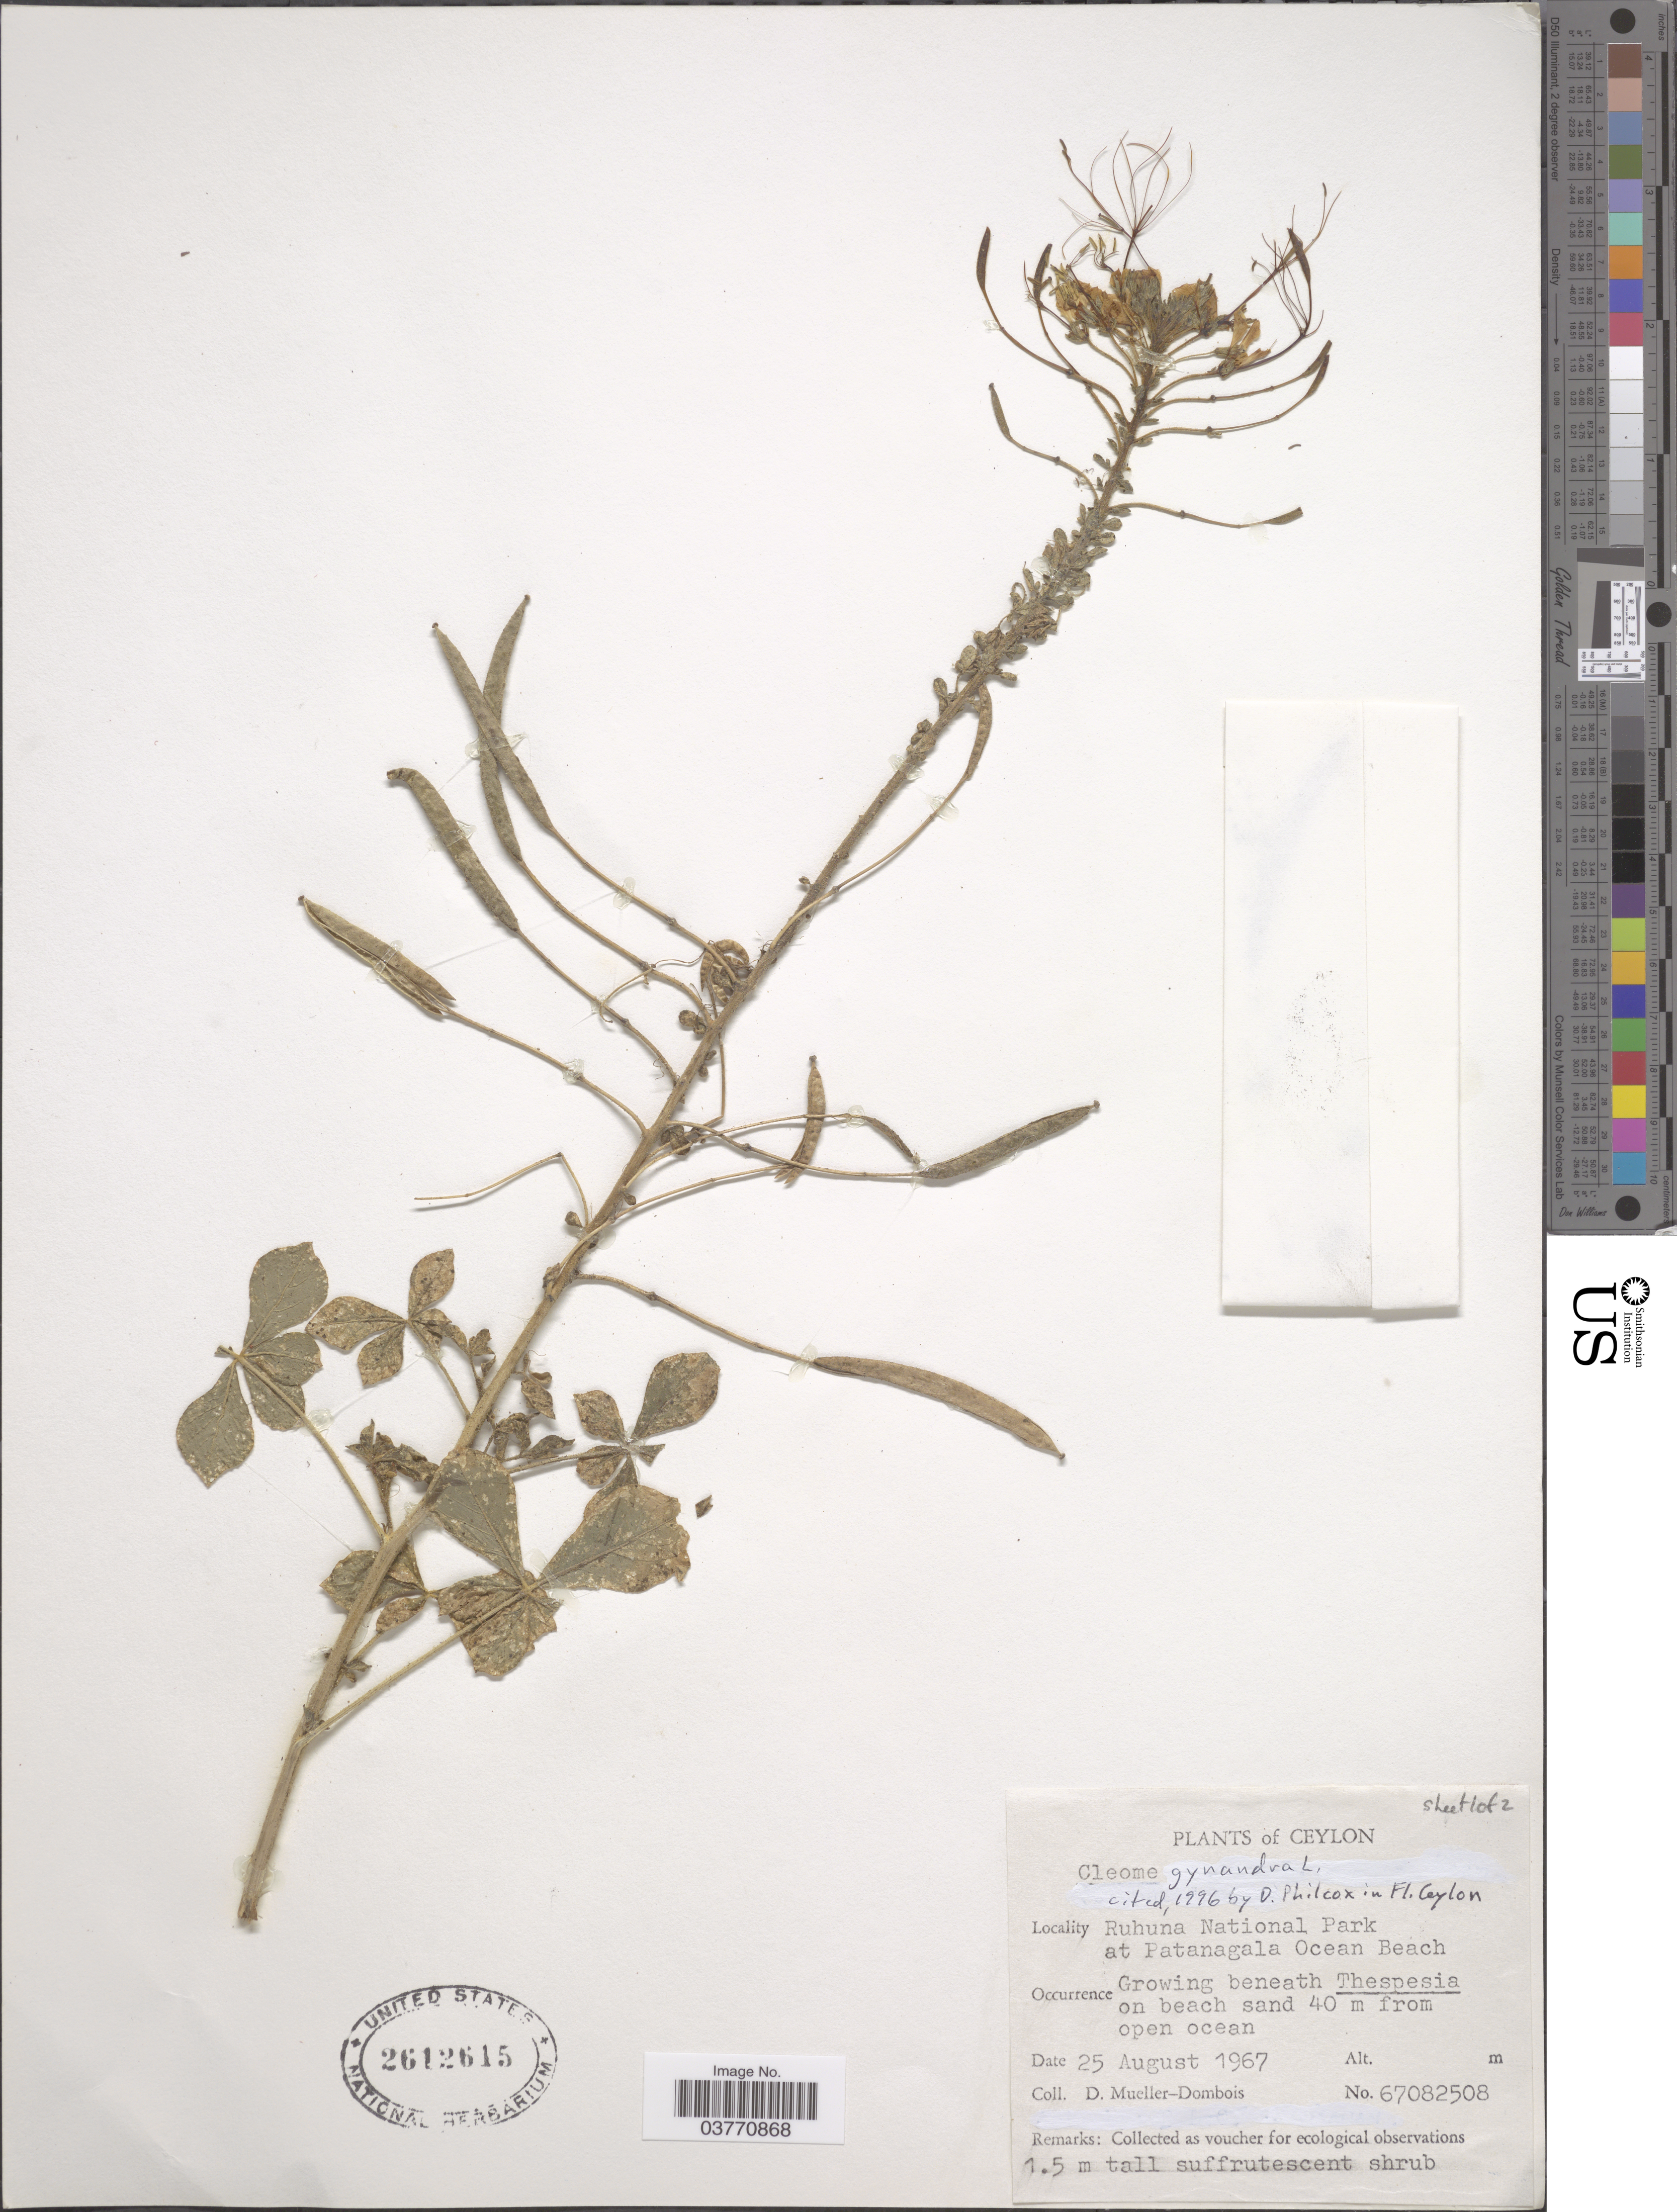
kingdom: Plantae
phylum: Tracheophyta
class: Magnoliopsida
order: Brassicales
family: Cleomaceae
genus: Gynandropsis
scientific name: Gynandropsis gynandra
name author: (L.) Briq.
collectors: D. Meuller-Dombois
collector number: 67082508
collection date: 1967-08-25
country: Sri Lanka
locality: Ceylon. Ruhuna National Park at Patanagala Ocean Beach.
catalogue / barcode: US 2612615